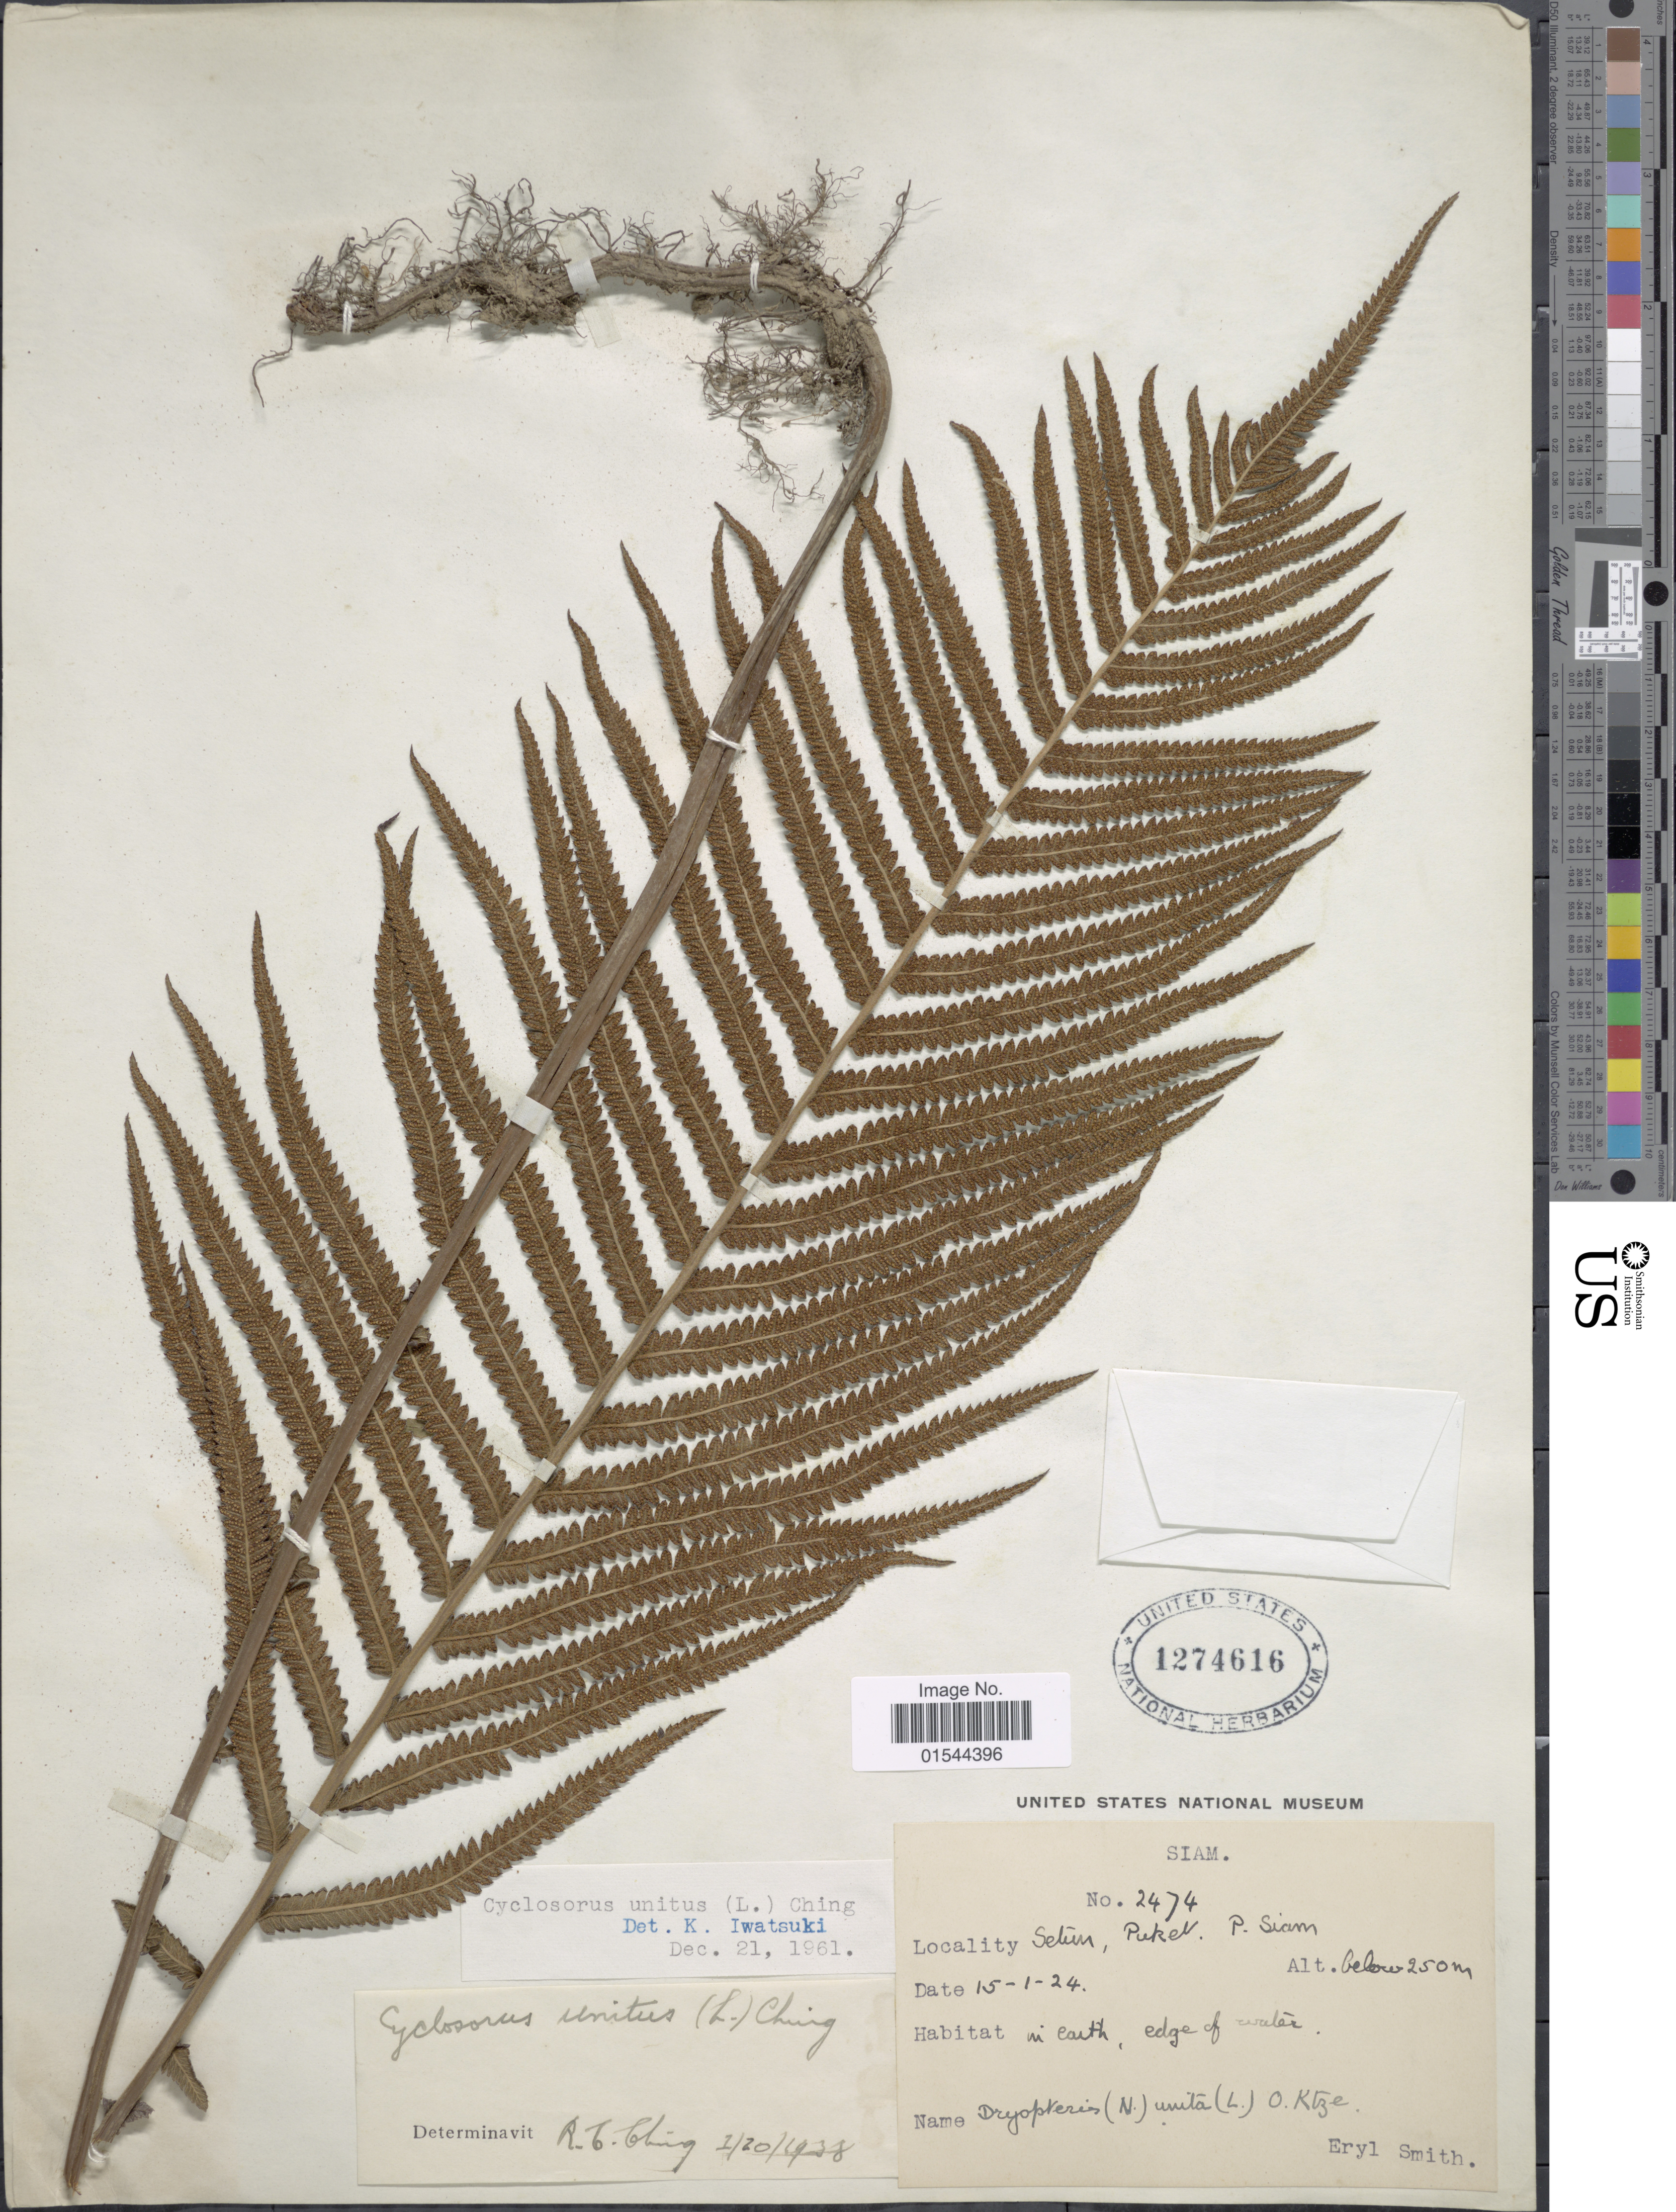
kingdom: Plantae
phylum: Tracheophyta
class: Polypodiopsida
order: Polypodiales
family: Thelypteridaceae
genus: Pneumatopteris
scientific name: Pneumatopteris unita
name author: (Kunze) Holttum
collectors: E. Mott-Smith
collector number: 2474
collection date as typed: Transcribed d/m/y: 15/1/24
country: Thailand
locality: Setun, Puket, P. Siam [interpreted]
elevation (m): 250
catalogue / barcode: US 1274616